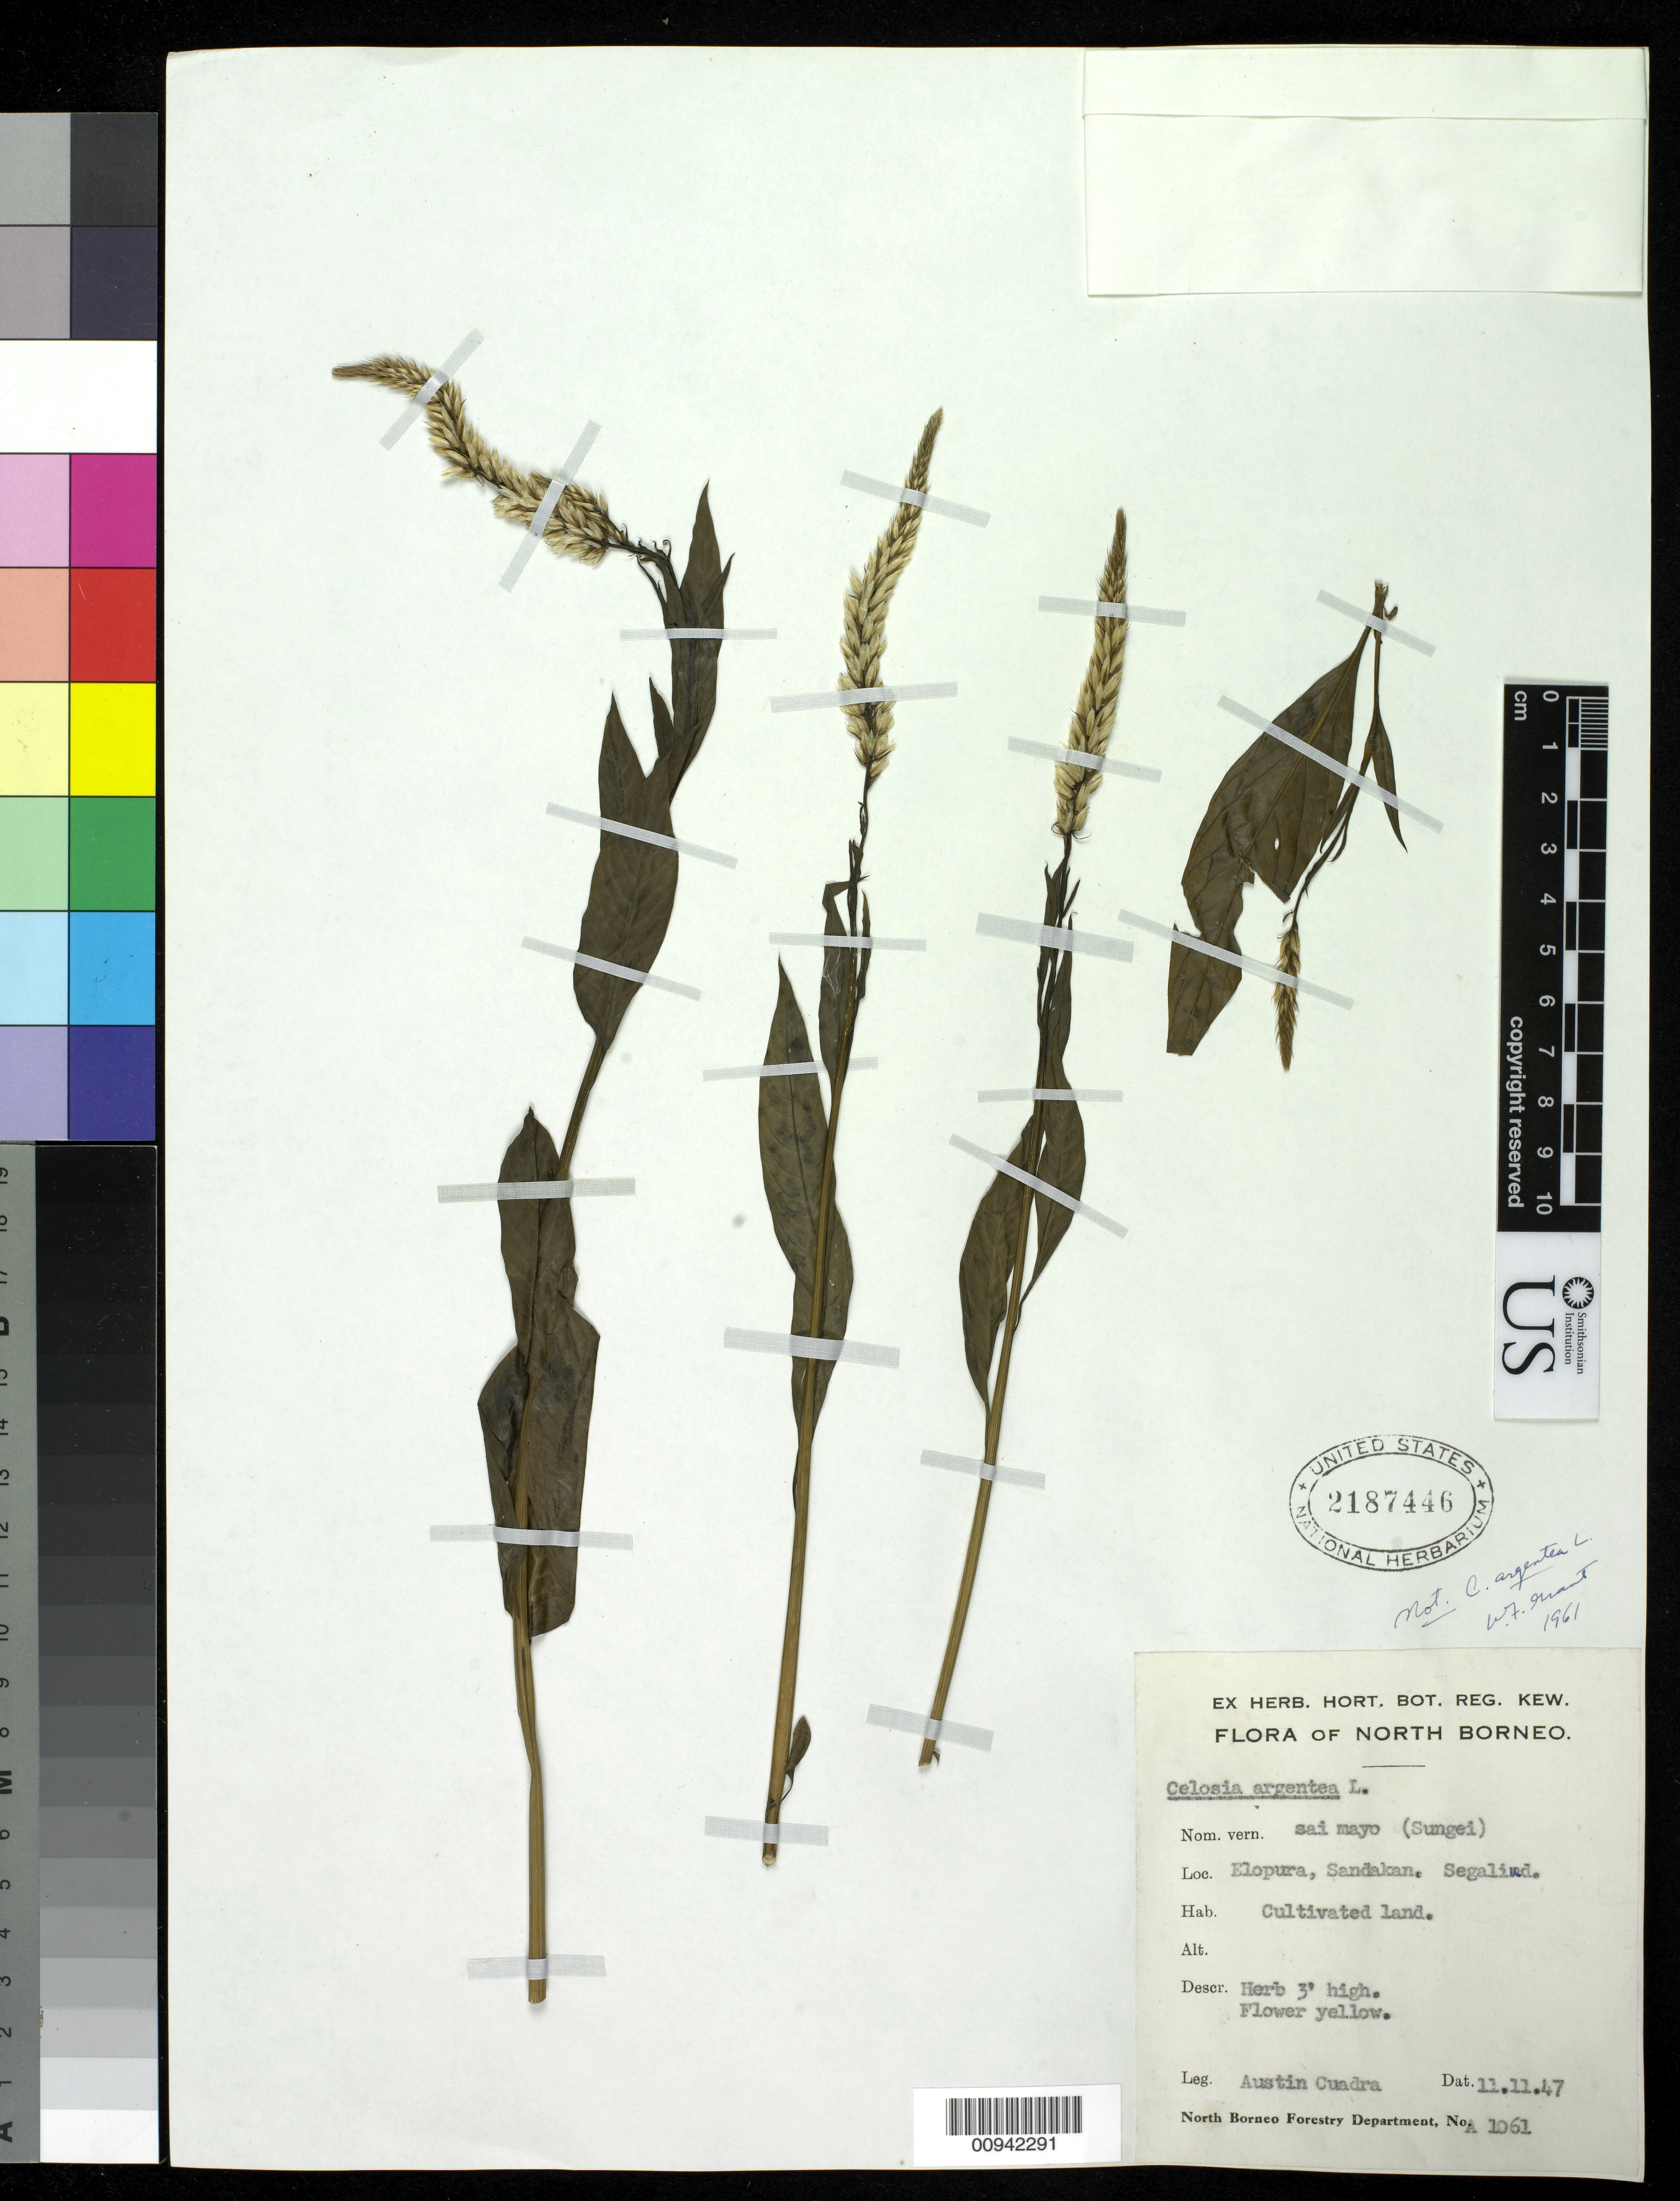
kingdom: Plantae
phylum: Tracheophyta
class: Magnoliopsida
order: Caryophyllales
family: Amaranthaceae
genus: Celosia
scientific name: Celosia argentea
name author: L.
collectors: A. Cuadra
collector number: A 1061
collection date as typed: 11 Nov 1947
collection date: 1947-11-11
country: Malaysia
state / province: Sabah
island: Borneo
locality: Elopura, Sandakan, Segaliud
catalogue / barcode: US 2187446